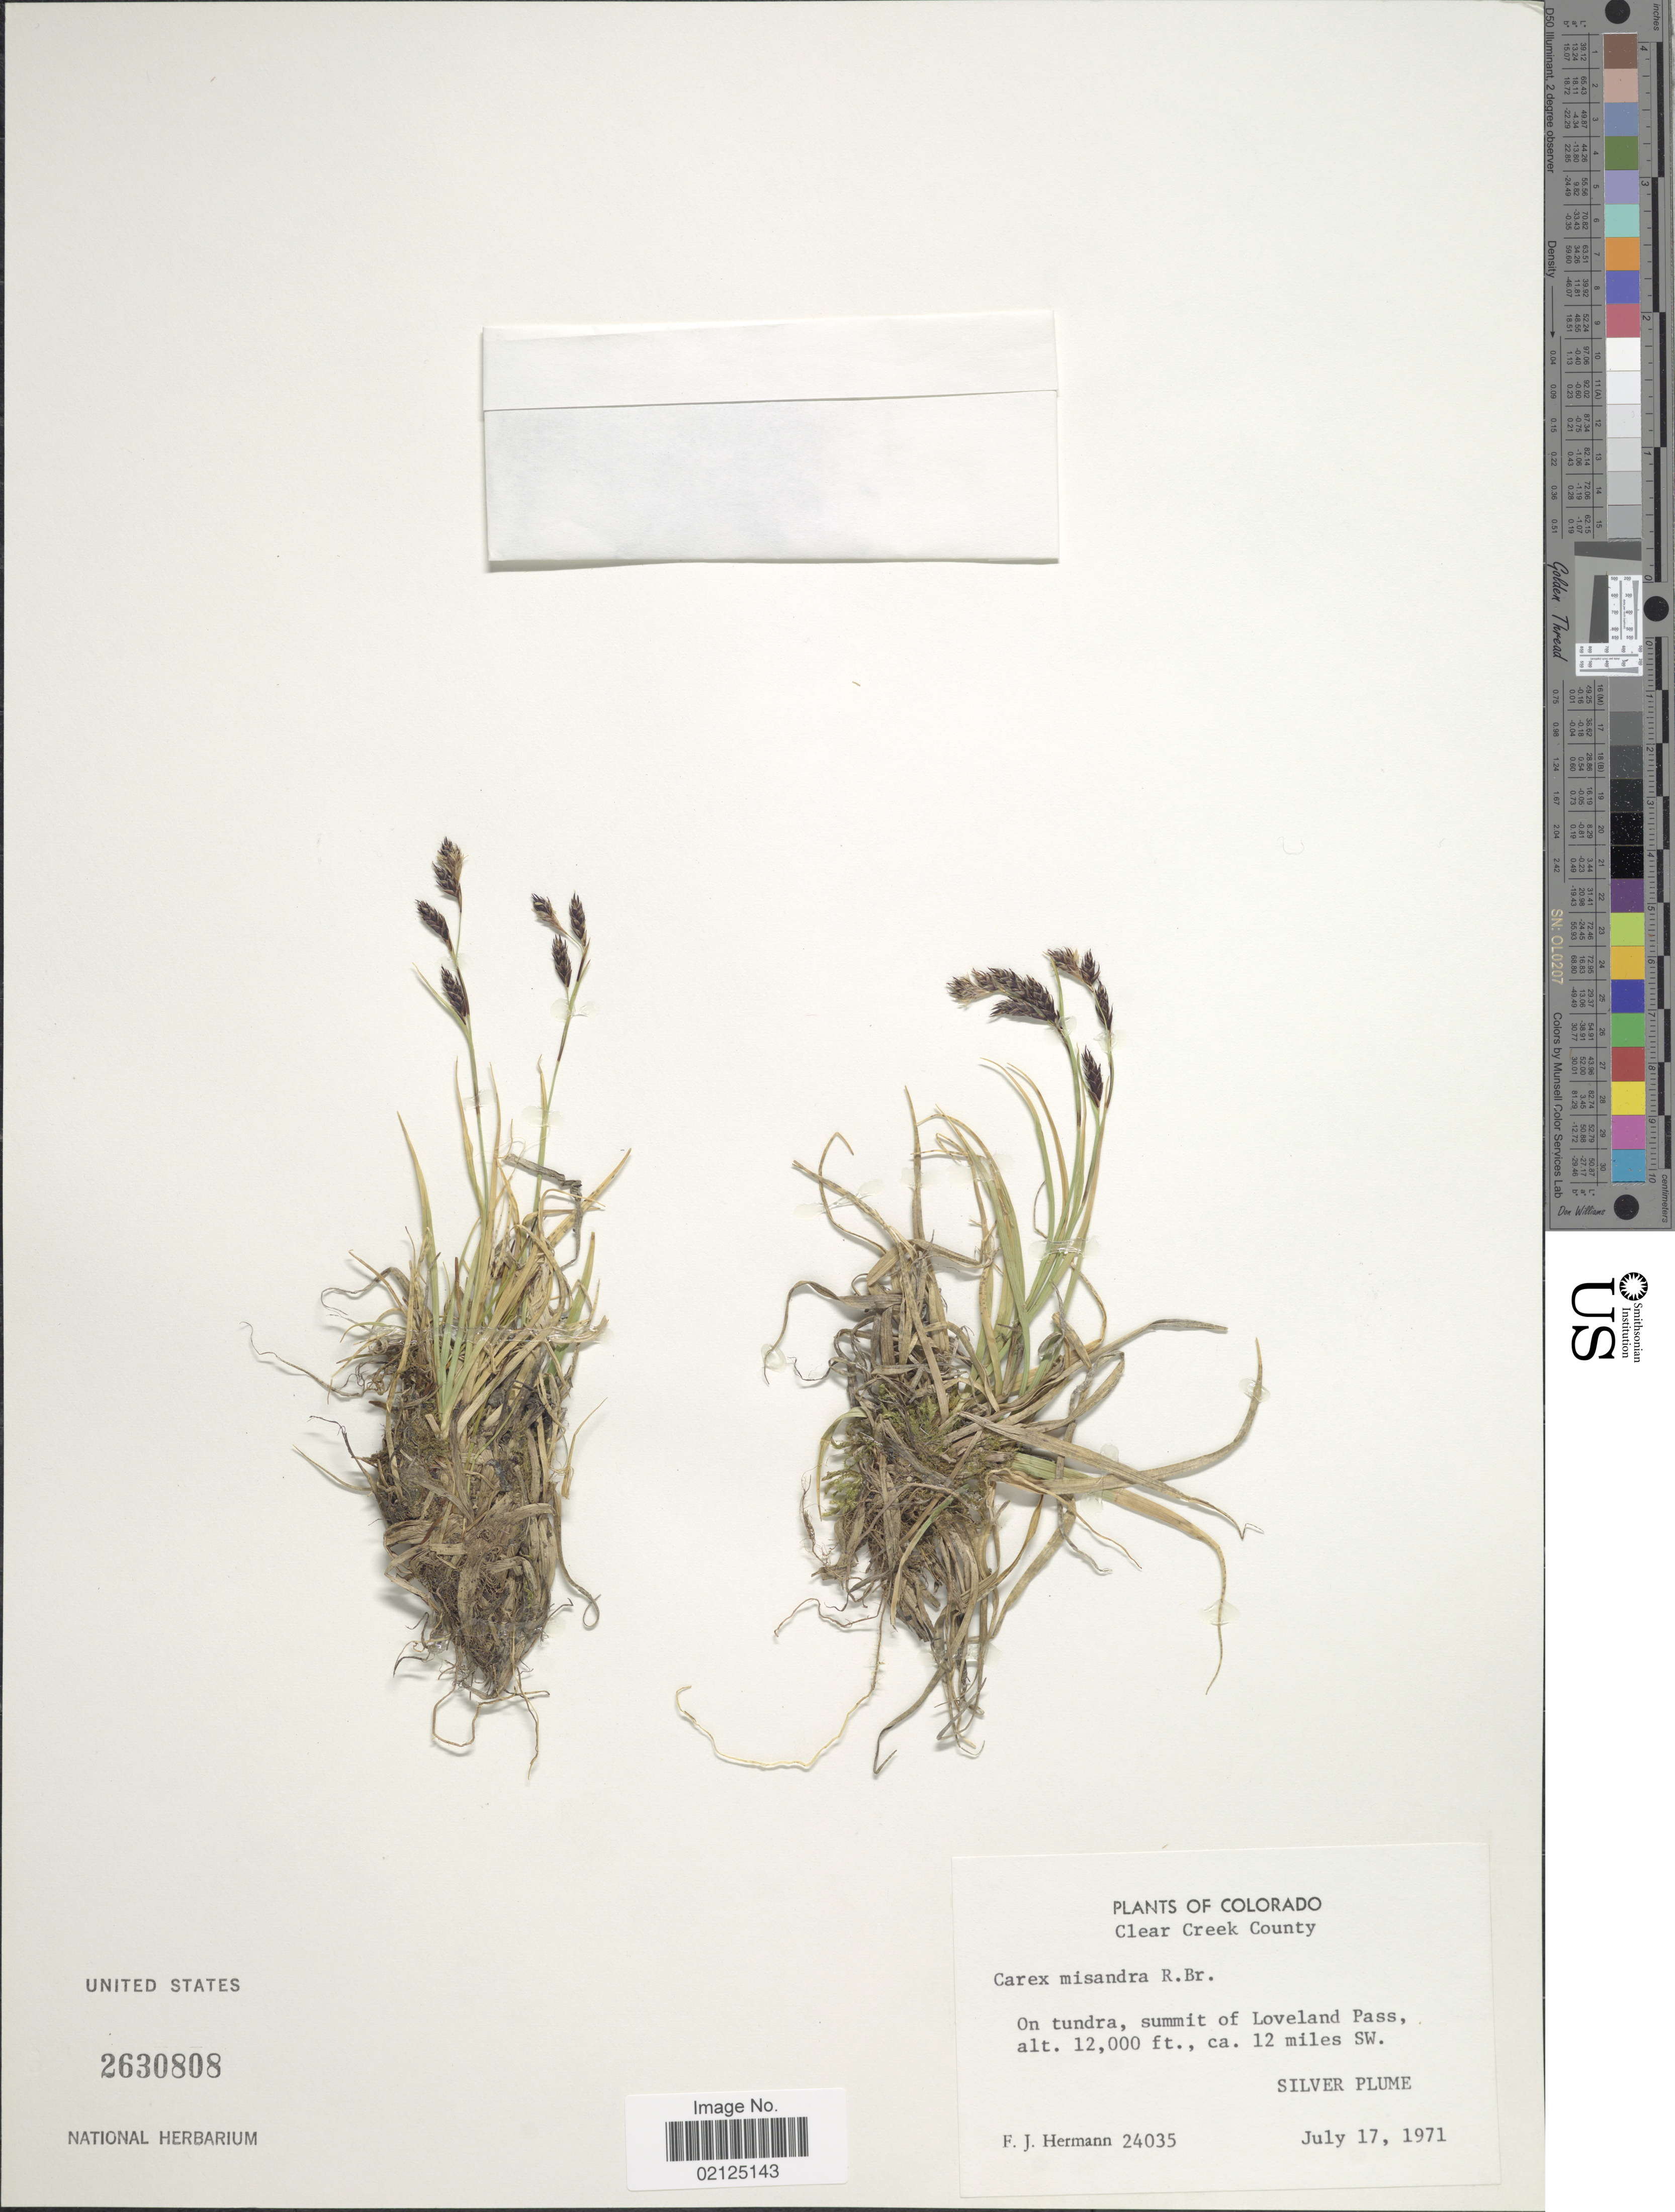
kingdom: Plantae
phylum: Tracheophyta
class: Liliopsida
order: Poales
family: Cyperaceae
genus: Carex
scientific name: Carex fuliginosa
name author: Schkuhr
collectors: F. J. Hermann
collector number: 24035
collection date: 1971-07-17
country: United States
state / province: Colorado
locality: Clear Creek County, On tundra, summit of Loveland Pass., ca. 12 miles SW Silver Plume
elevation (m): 3658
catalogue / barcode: US 2630808